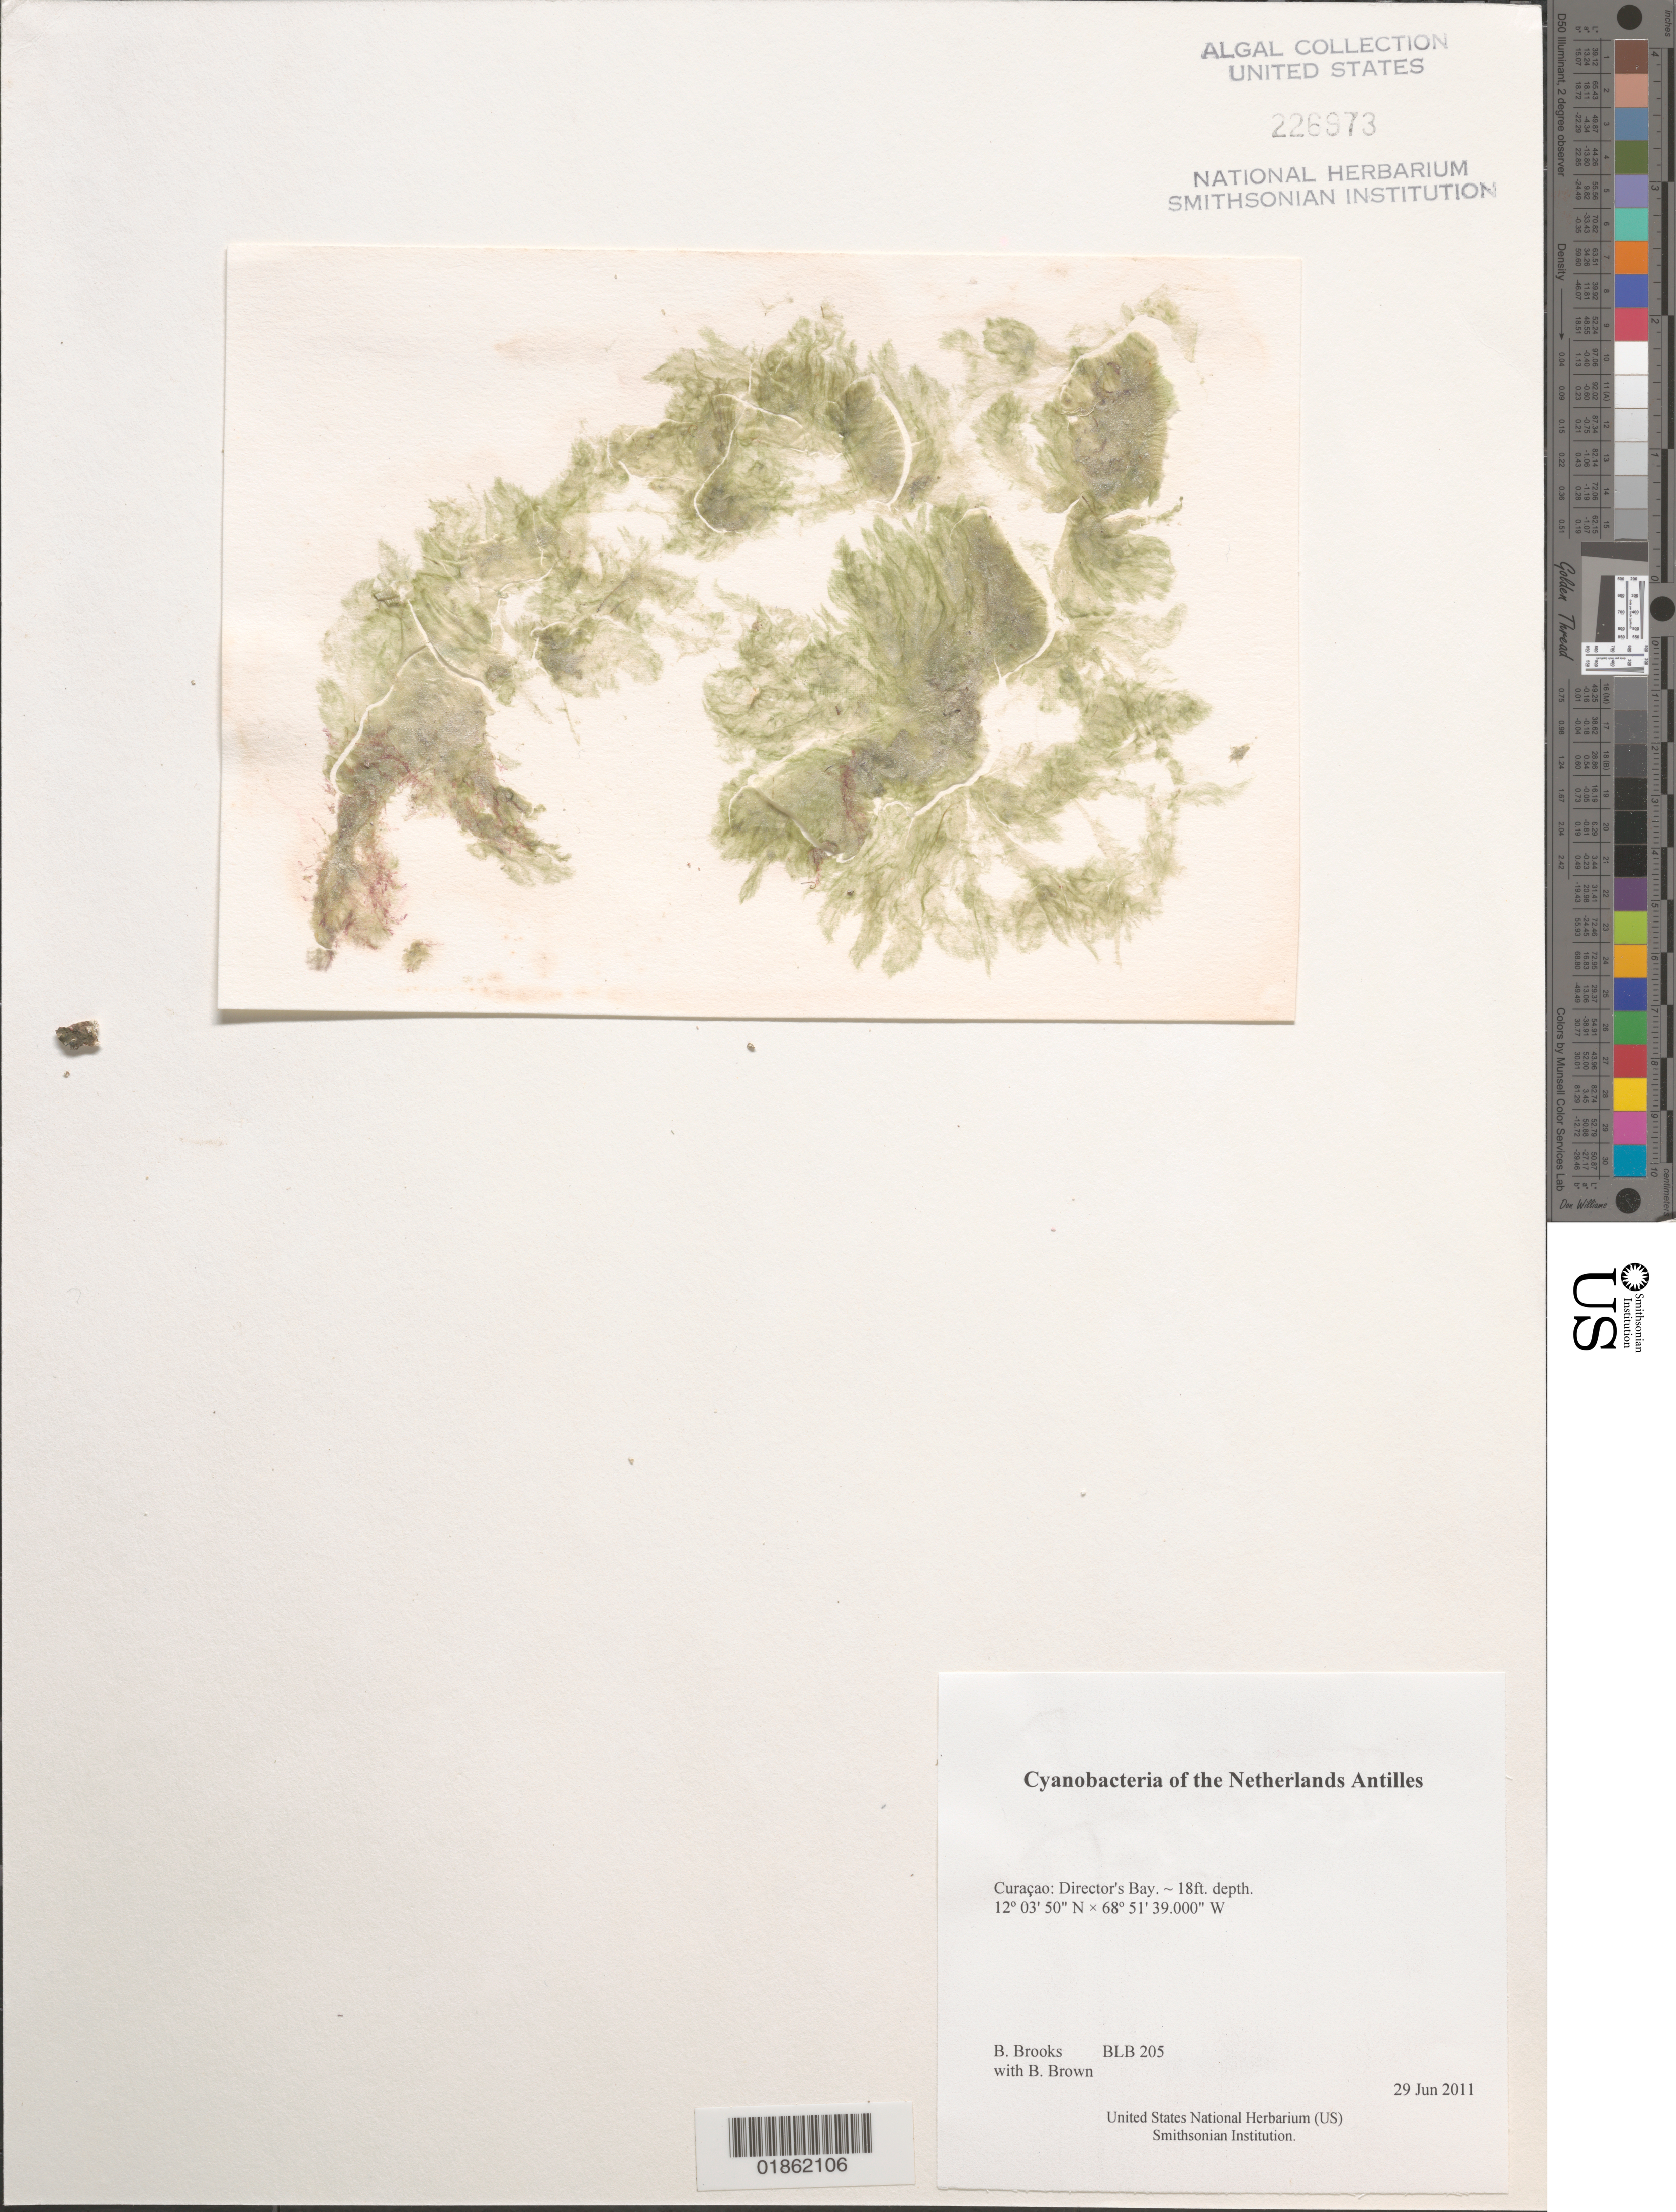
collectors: B. Brooks & B. Brown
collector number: BLB 205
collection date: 2011-06-29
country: Curaçao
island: Curaçao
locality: Director's Bay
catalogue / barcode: US 226973